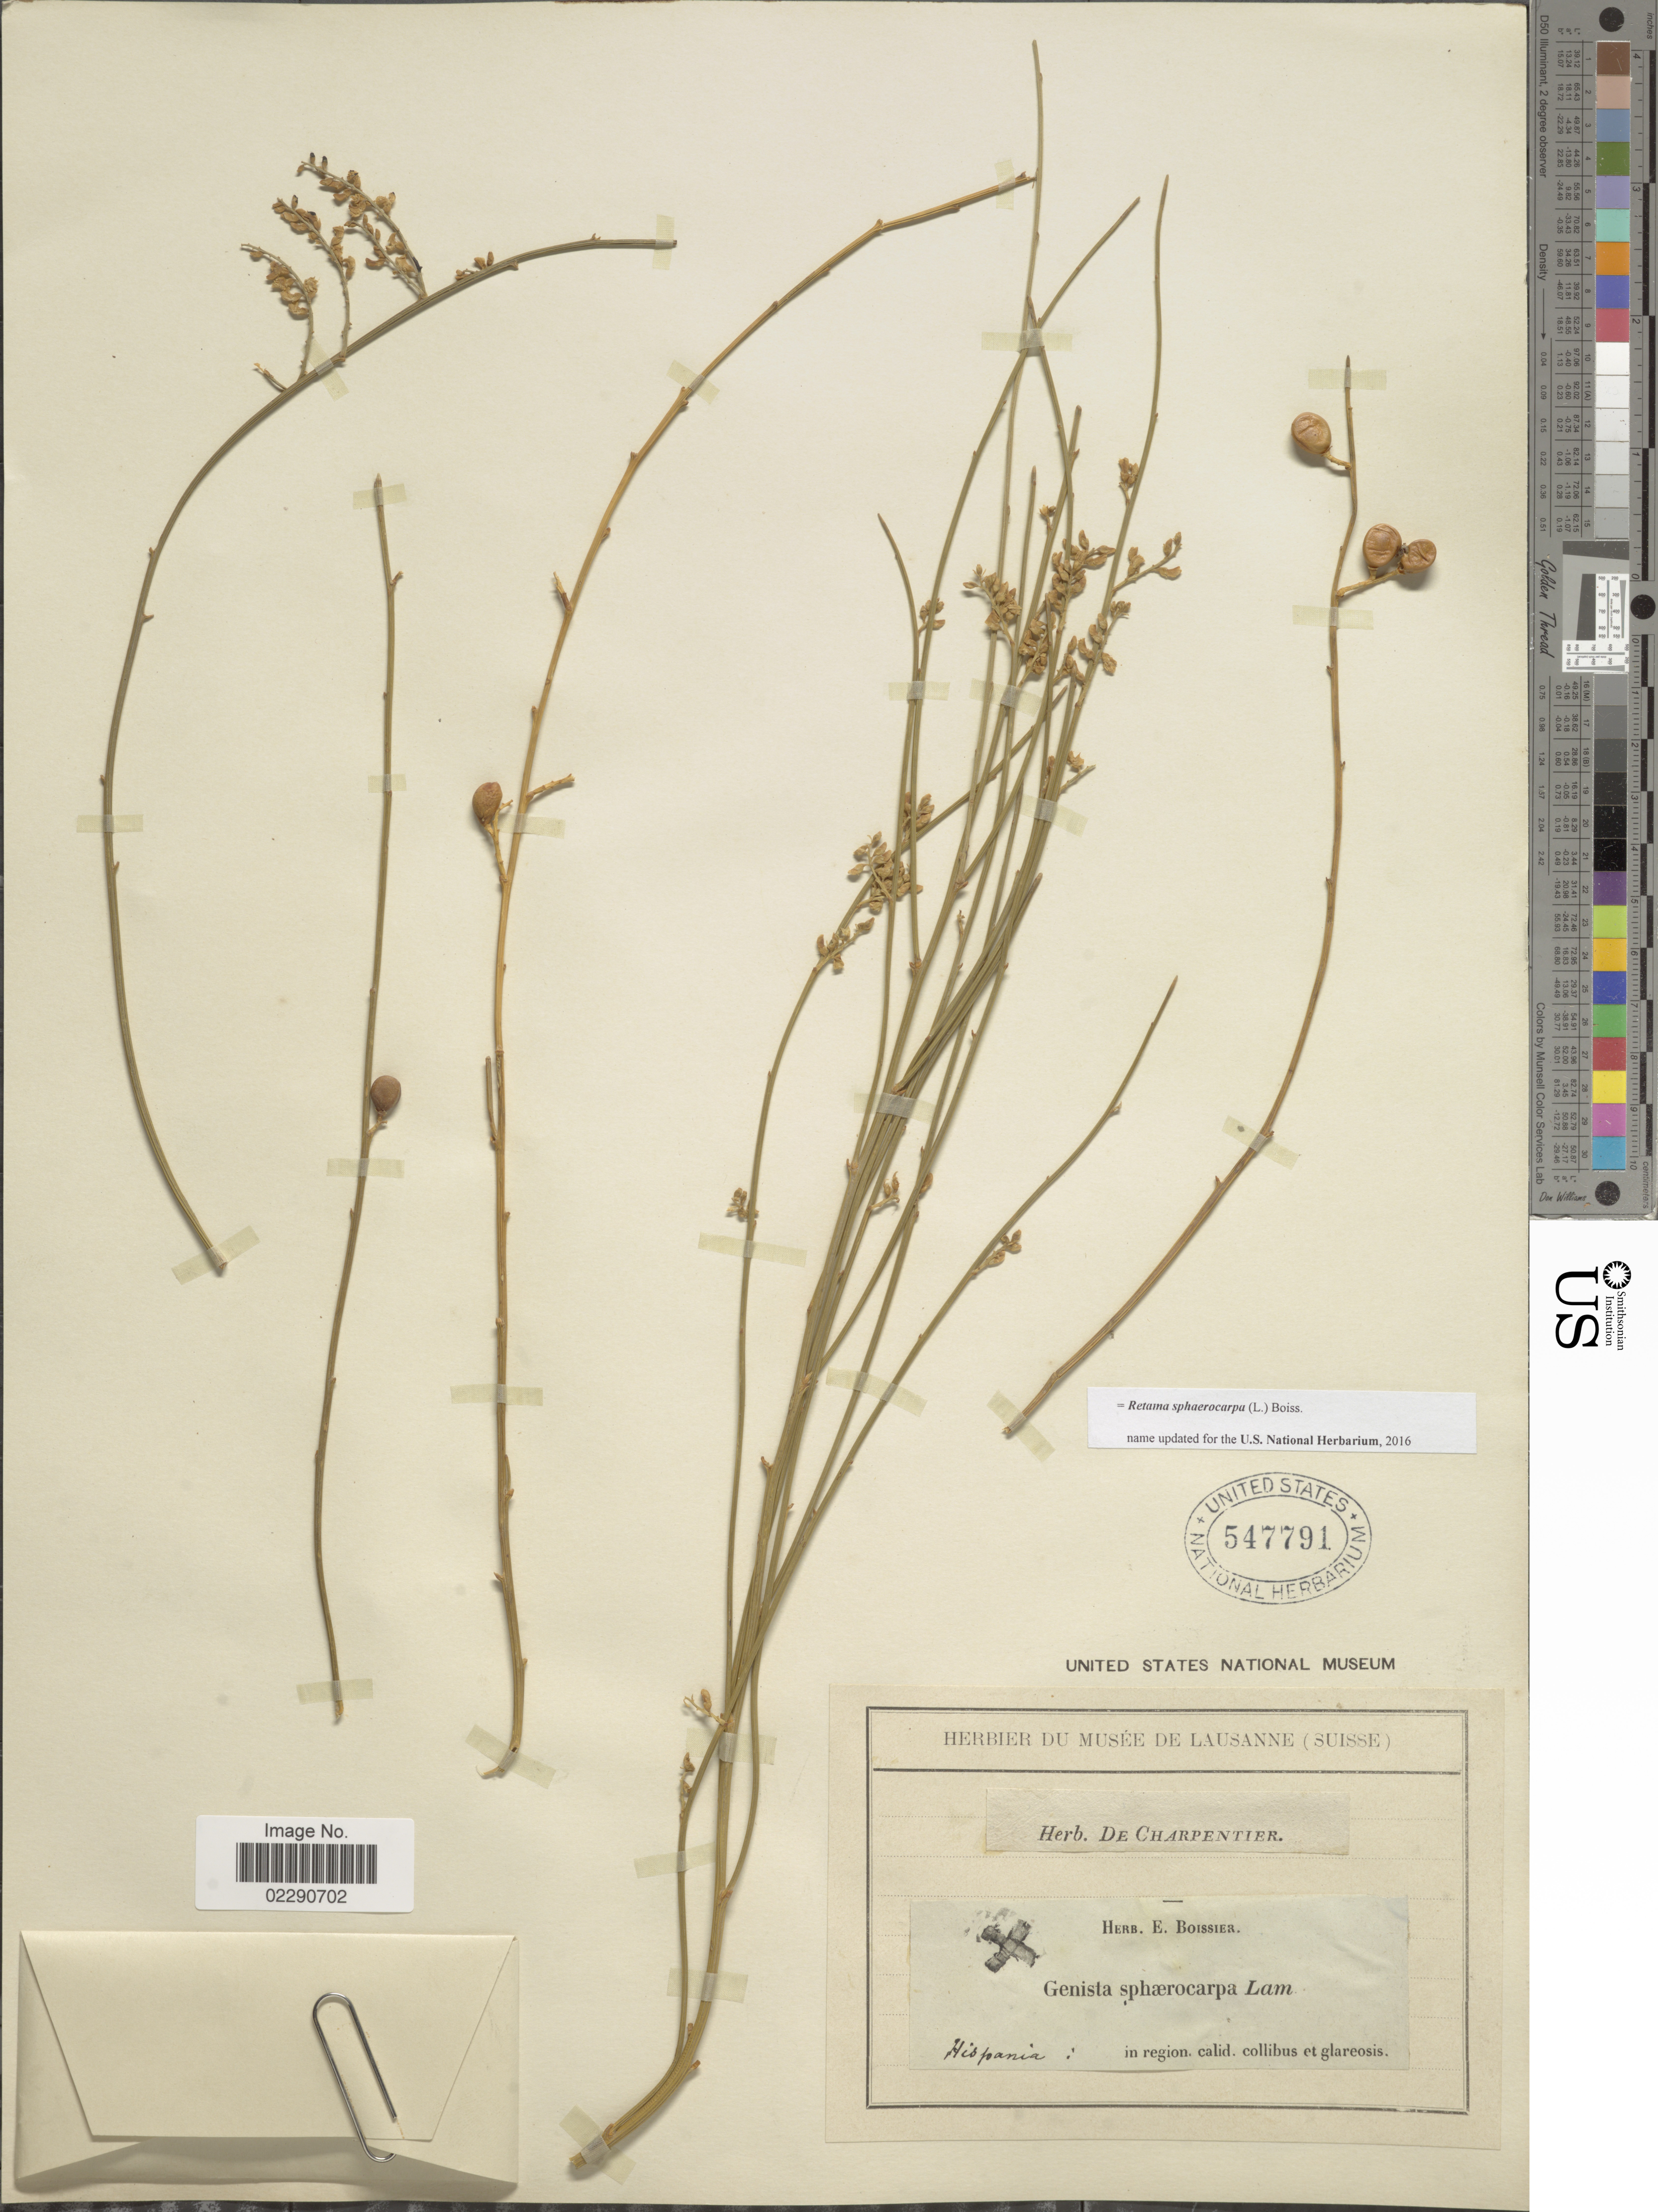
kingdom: Plantae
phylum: Tracheophyta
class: Magnoliopsida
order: Fabales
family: Fabaceae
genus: Retama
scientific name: Retama sphaerocarpa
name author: (L.) Boiss.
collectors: ex herb. E. Boissier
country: Spain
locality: Hispania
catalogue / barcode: US 547791